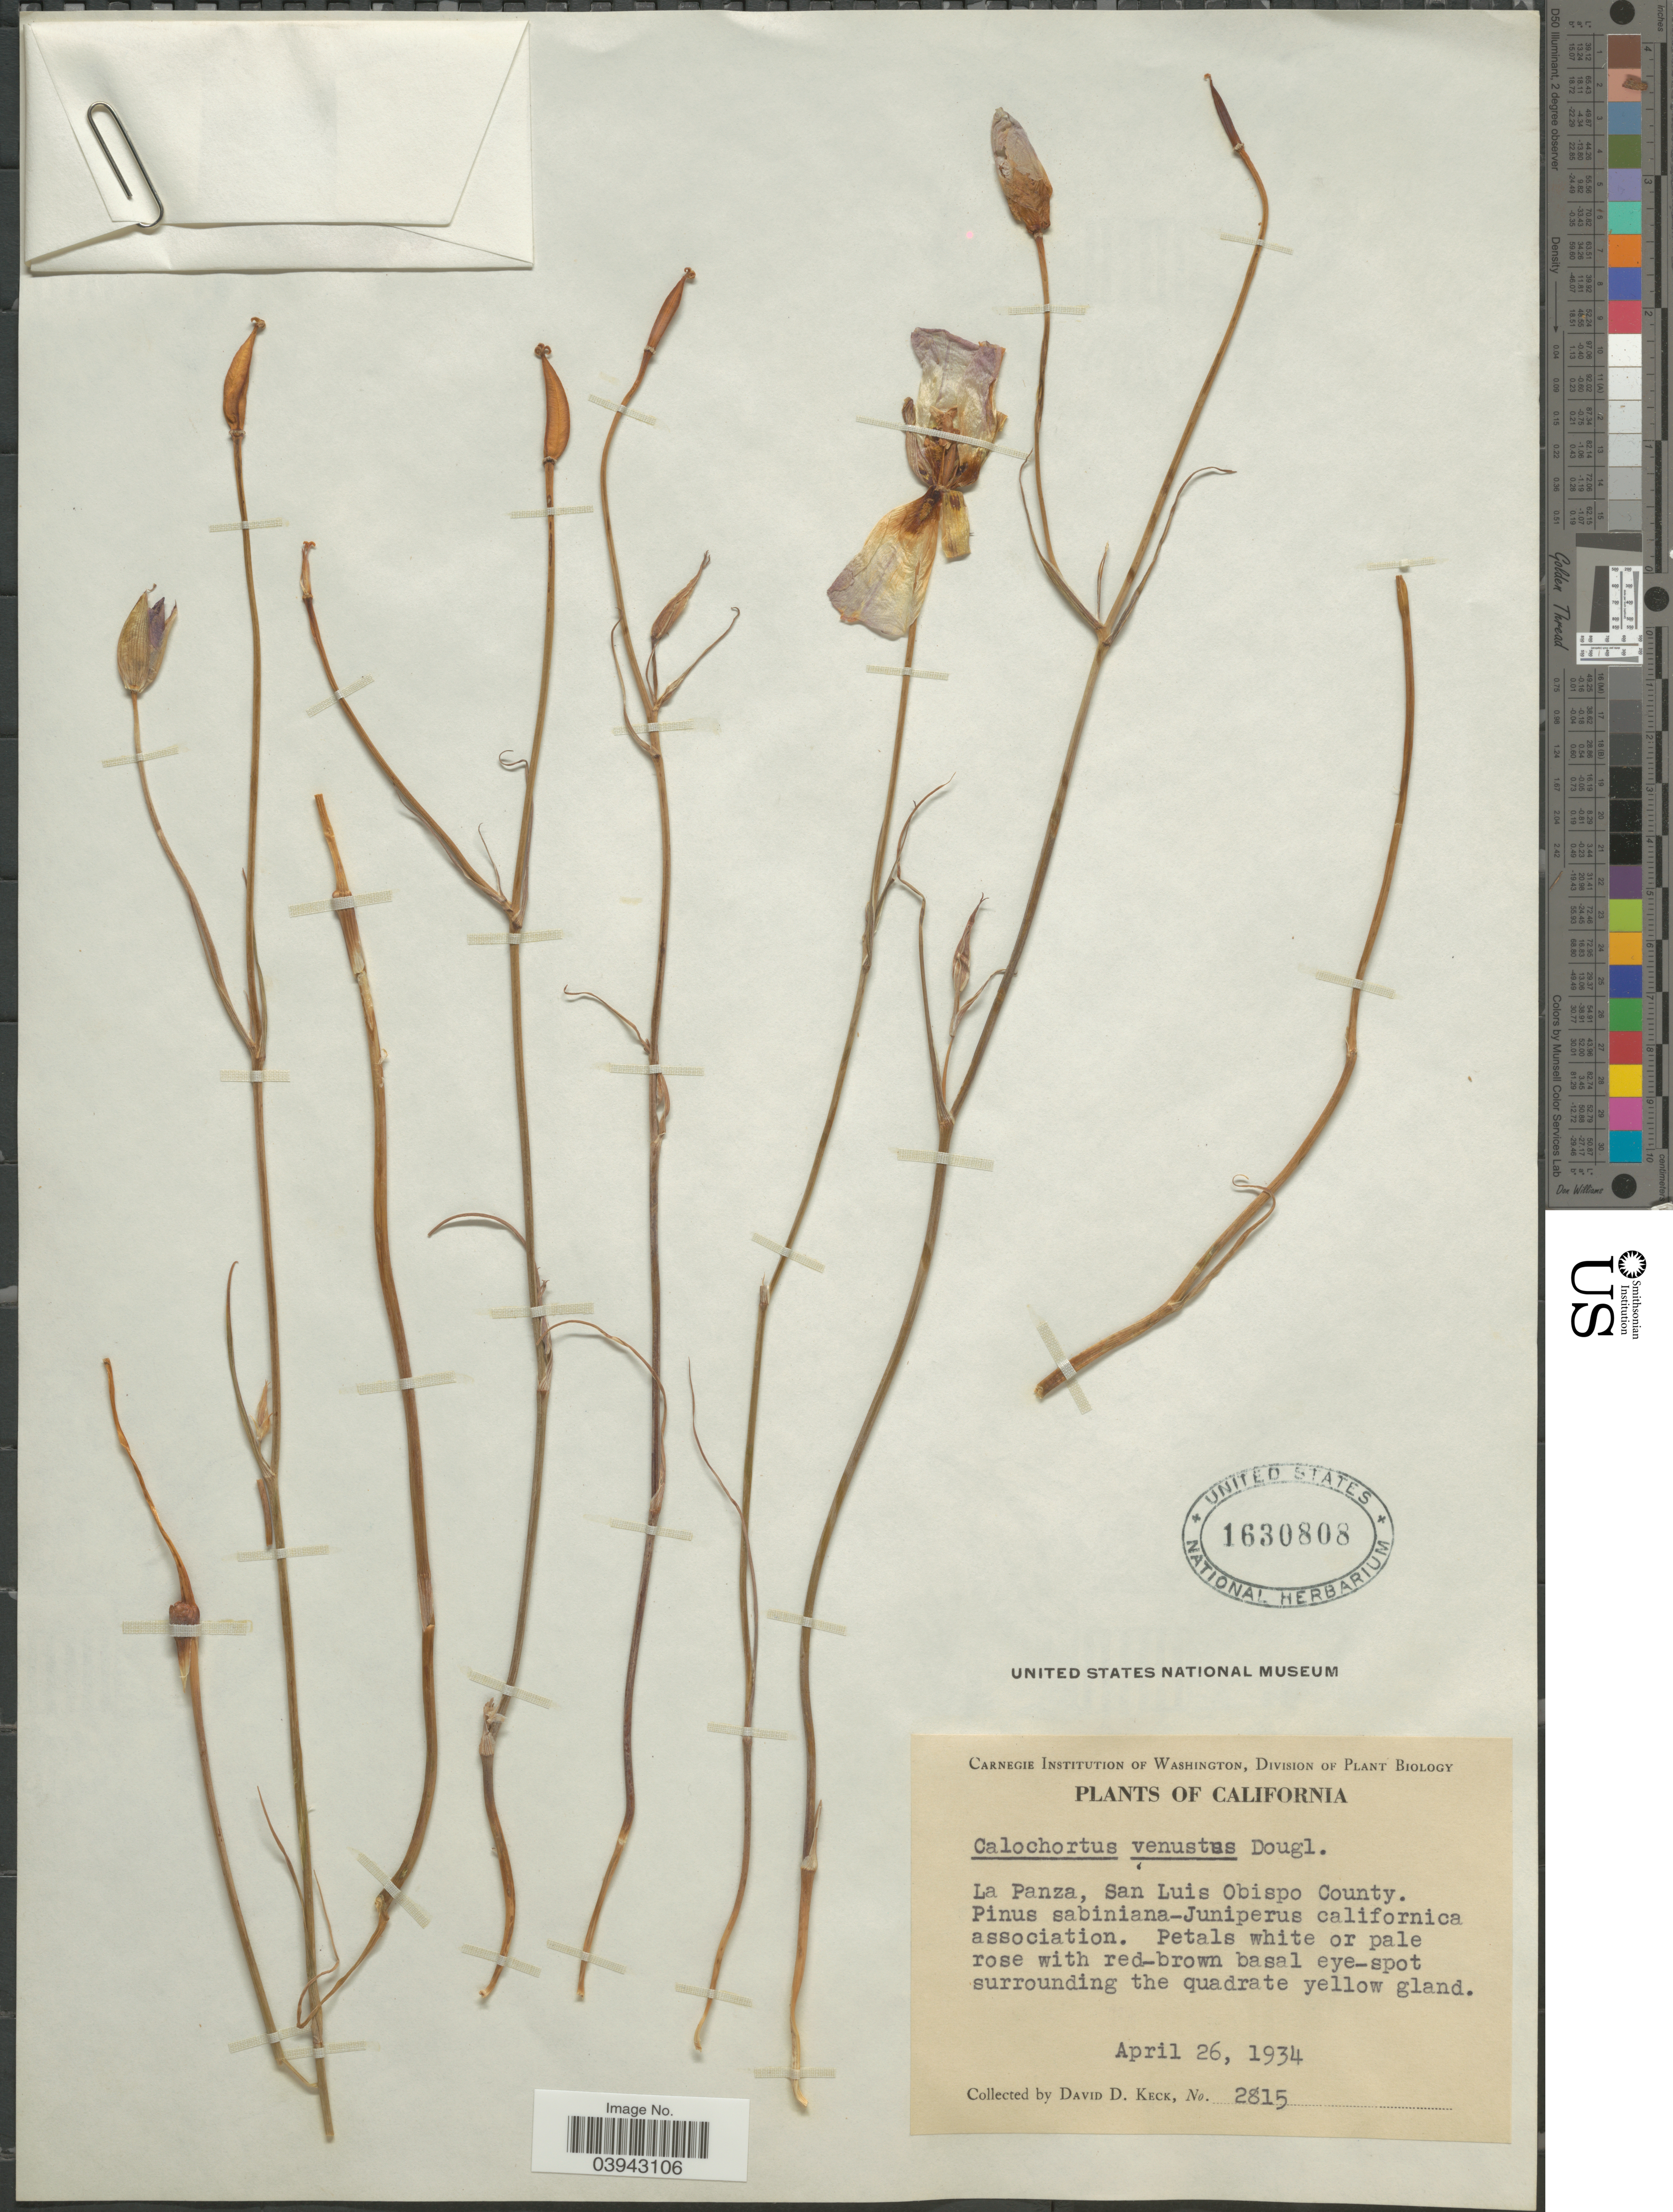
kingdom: Plantae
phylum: Tracheophyta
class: Liliopsida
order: Liliales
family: Liliaceae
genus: Calochortus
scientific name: Calochortus venustus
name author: Douglas ex Benth.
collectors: D. D. Keck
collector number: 2815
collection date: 1934-04-26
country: United States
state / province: California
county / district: San Luis Obispo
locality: La Panza, San Luis Obispo County.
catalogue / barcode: US 1630808